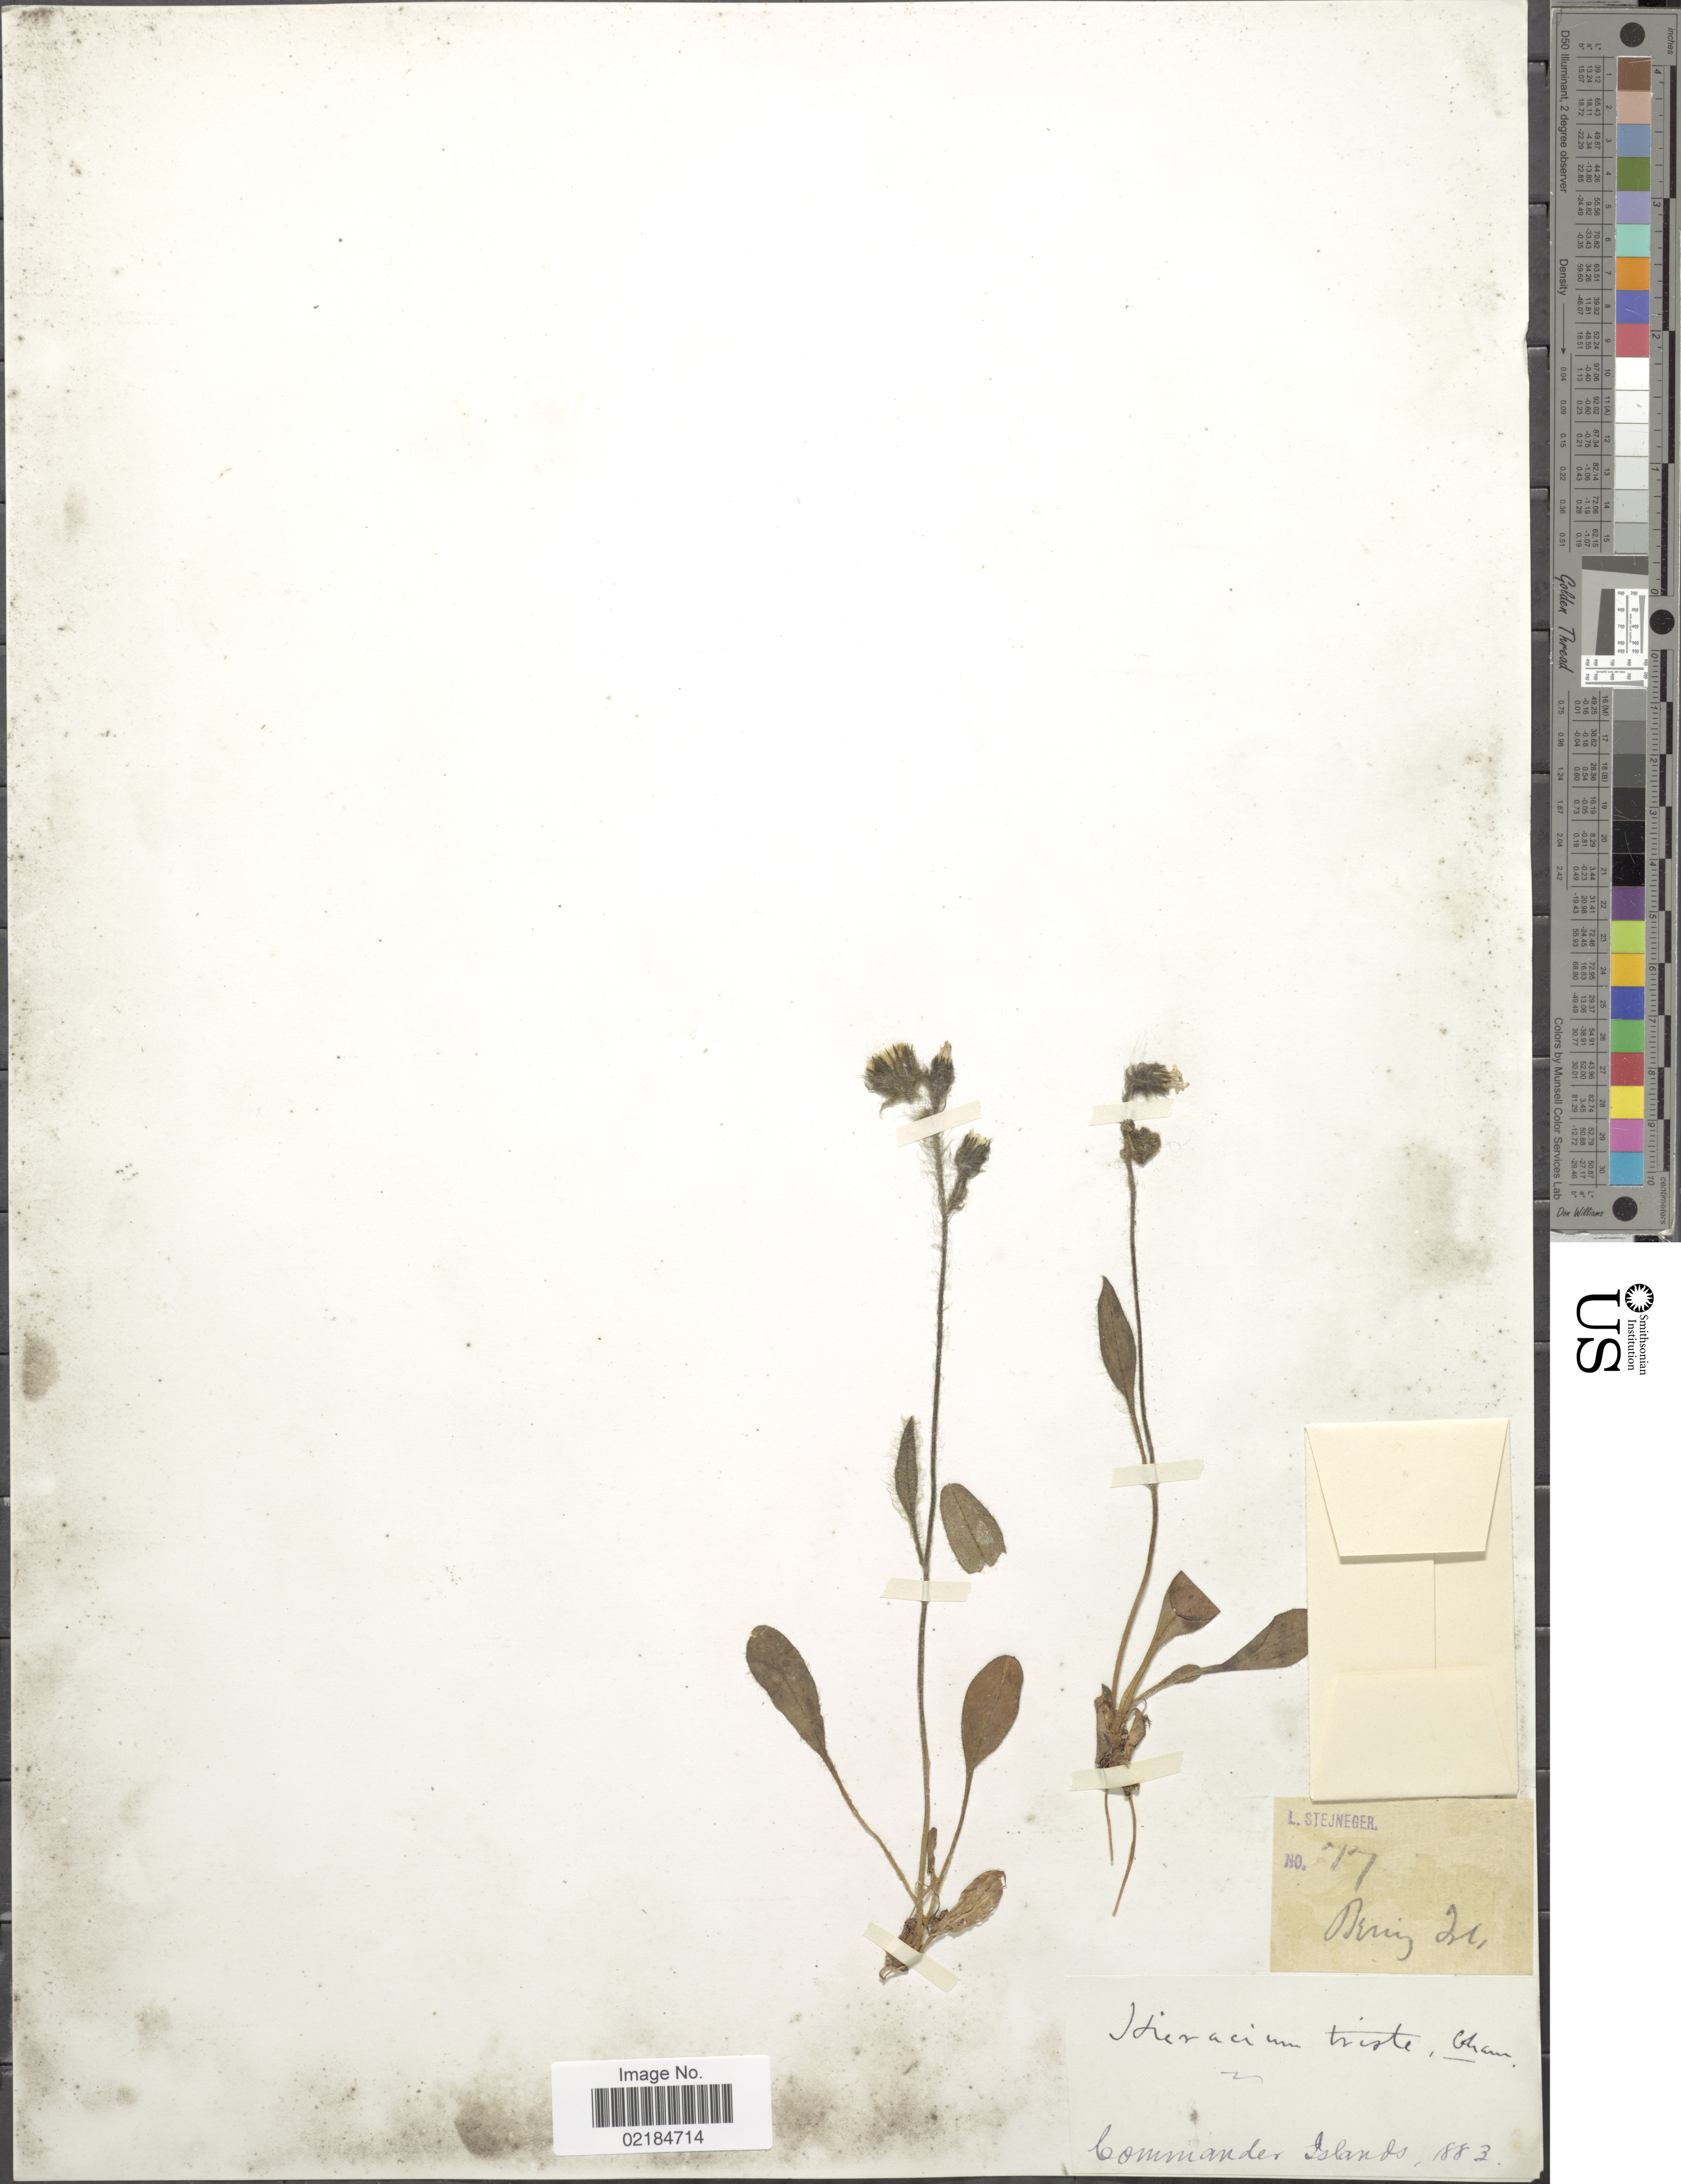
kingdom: Plantae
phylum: Tracheophyta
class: Magnoliopsida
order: Asterales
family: Asteraceae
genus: Hieracium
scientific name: Hieracium antarcticum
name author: d'Urv.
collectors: L. Stejneger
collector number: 77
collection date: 1883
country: Russian Federation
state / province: Kamchatka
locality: Bering Isl, Commander Islands